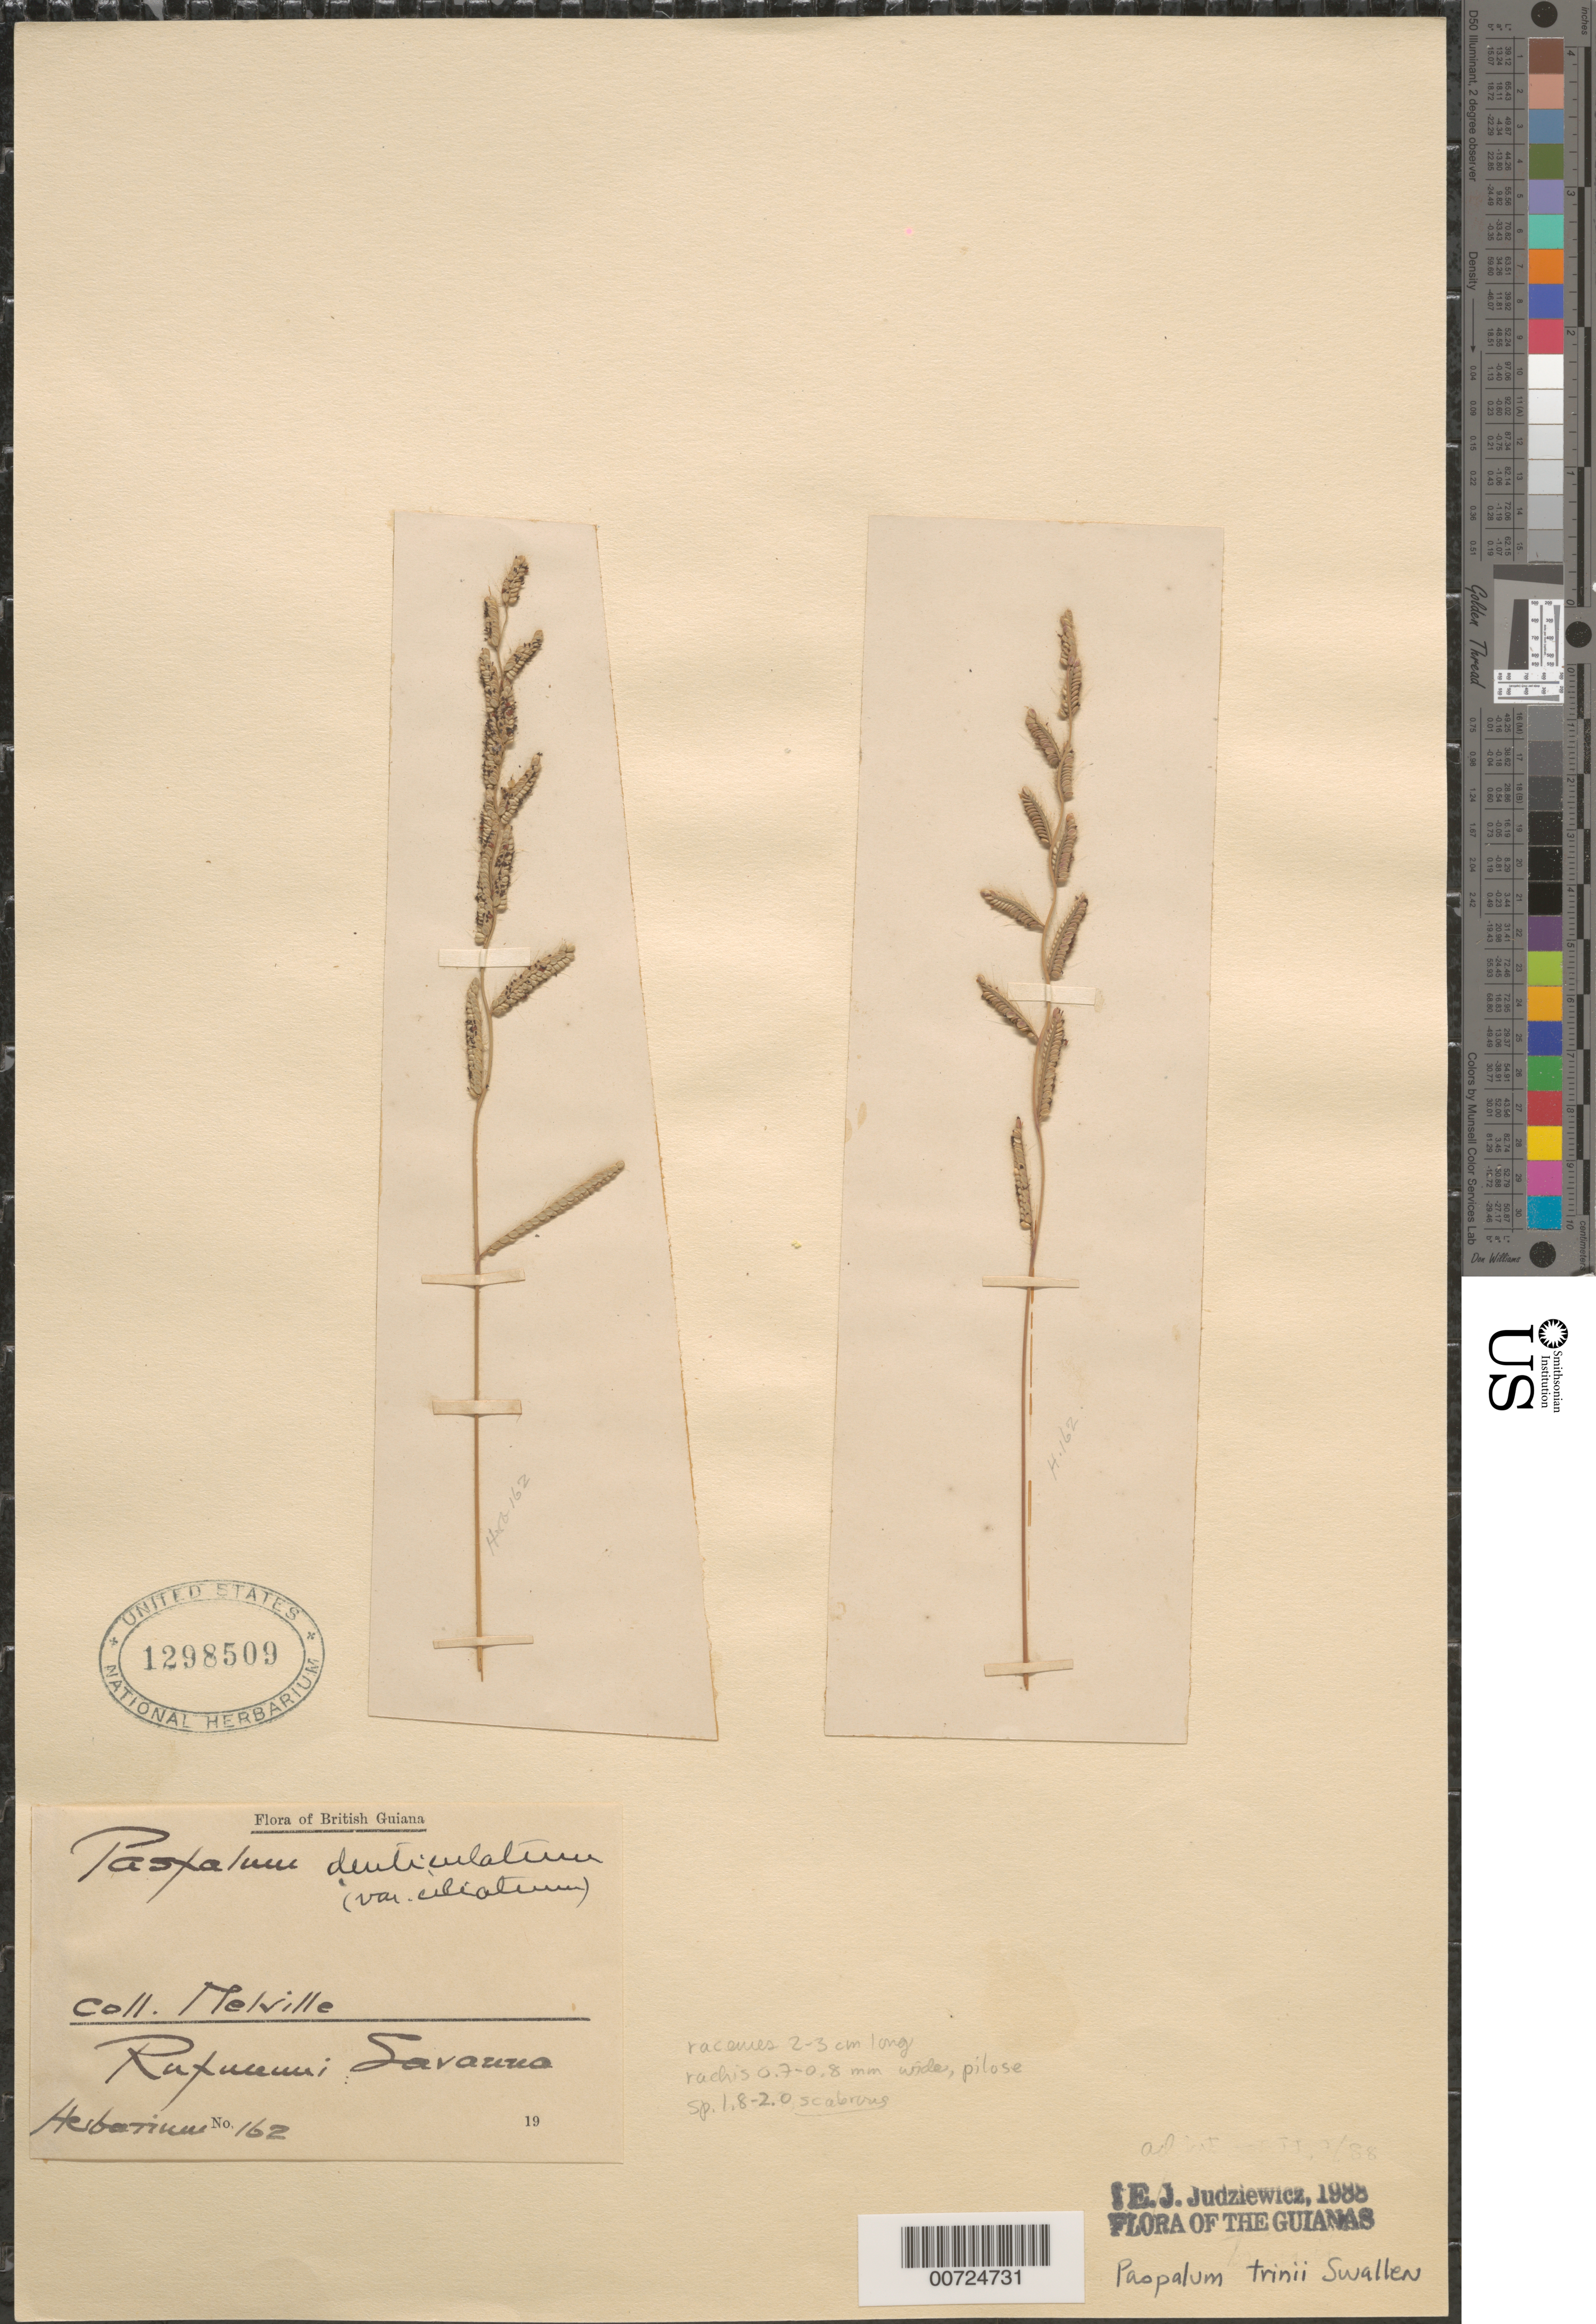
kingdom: Plantae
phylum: Tracheophyta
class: Liliopsida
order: Poales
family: Poaceae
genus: Paspalum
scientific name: Paspalum trinii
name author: Swallen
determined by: Judziewicz, E. J.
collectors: H. Melville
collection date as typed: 19??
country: Guyana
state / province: U. Takutu-U. Essequibo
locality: Rupununi Savanna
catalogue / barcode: US 1298509